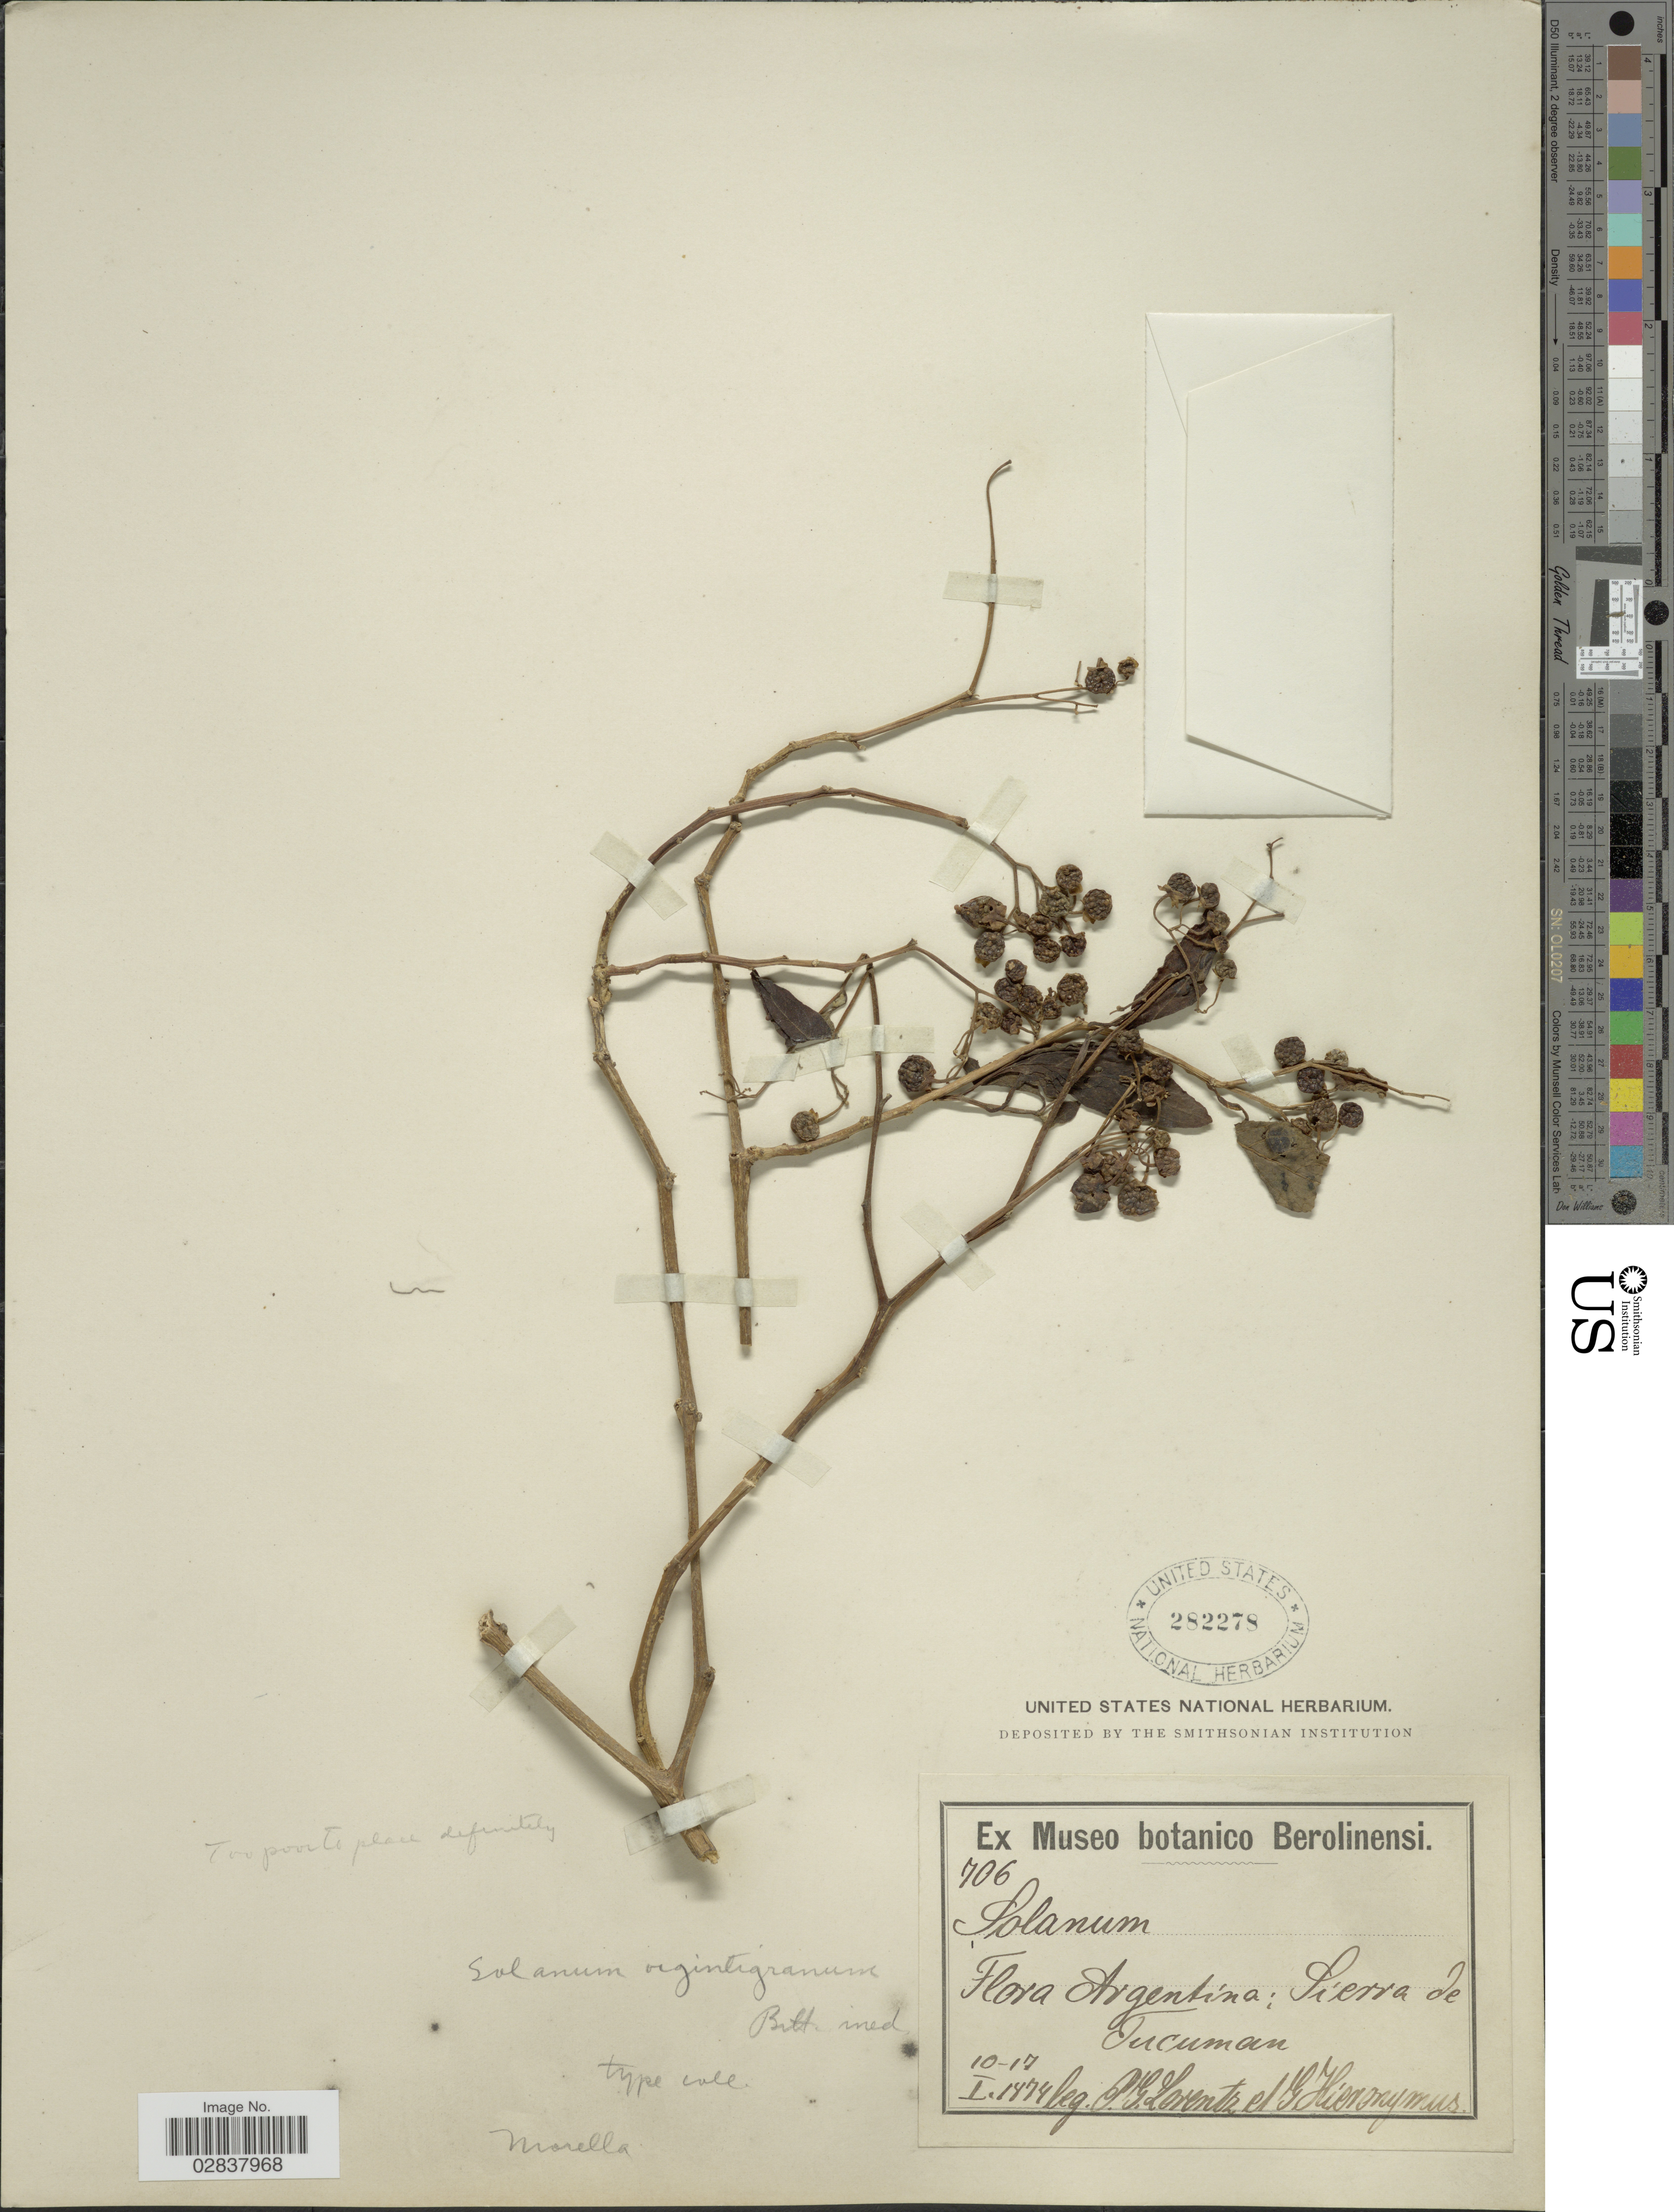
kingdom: Plantae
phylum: Tracheophyta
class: Magnoliopsida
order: Solanales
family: Solanaceae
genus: Solanum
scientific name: Solanum sp.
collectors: P. G. Lorentz & G. H. Hieronymus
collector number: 706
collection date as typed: Transcribed d/m/y: /10/17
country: Argentina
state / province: Tucuman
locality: Sierra de Tucuman.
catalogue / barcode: US 282278